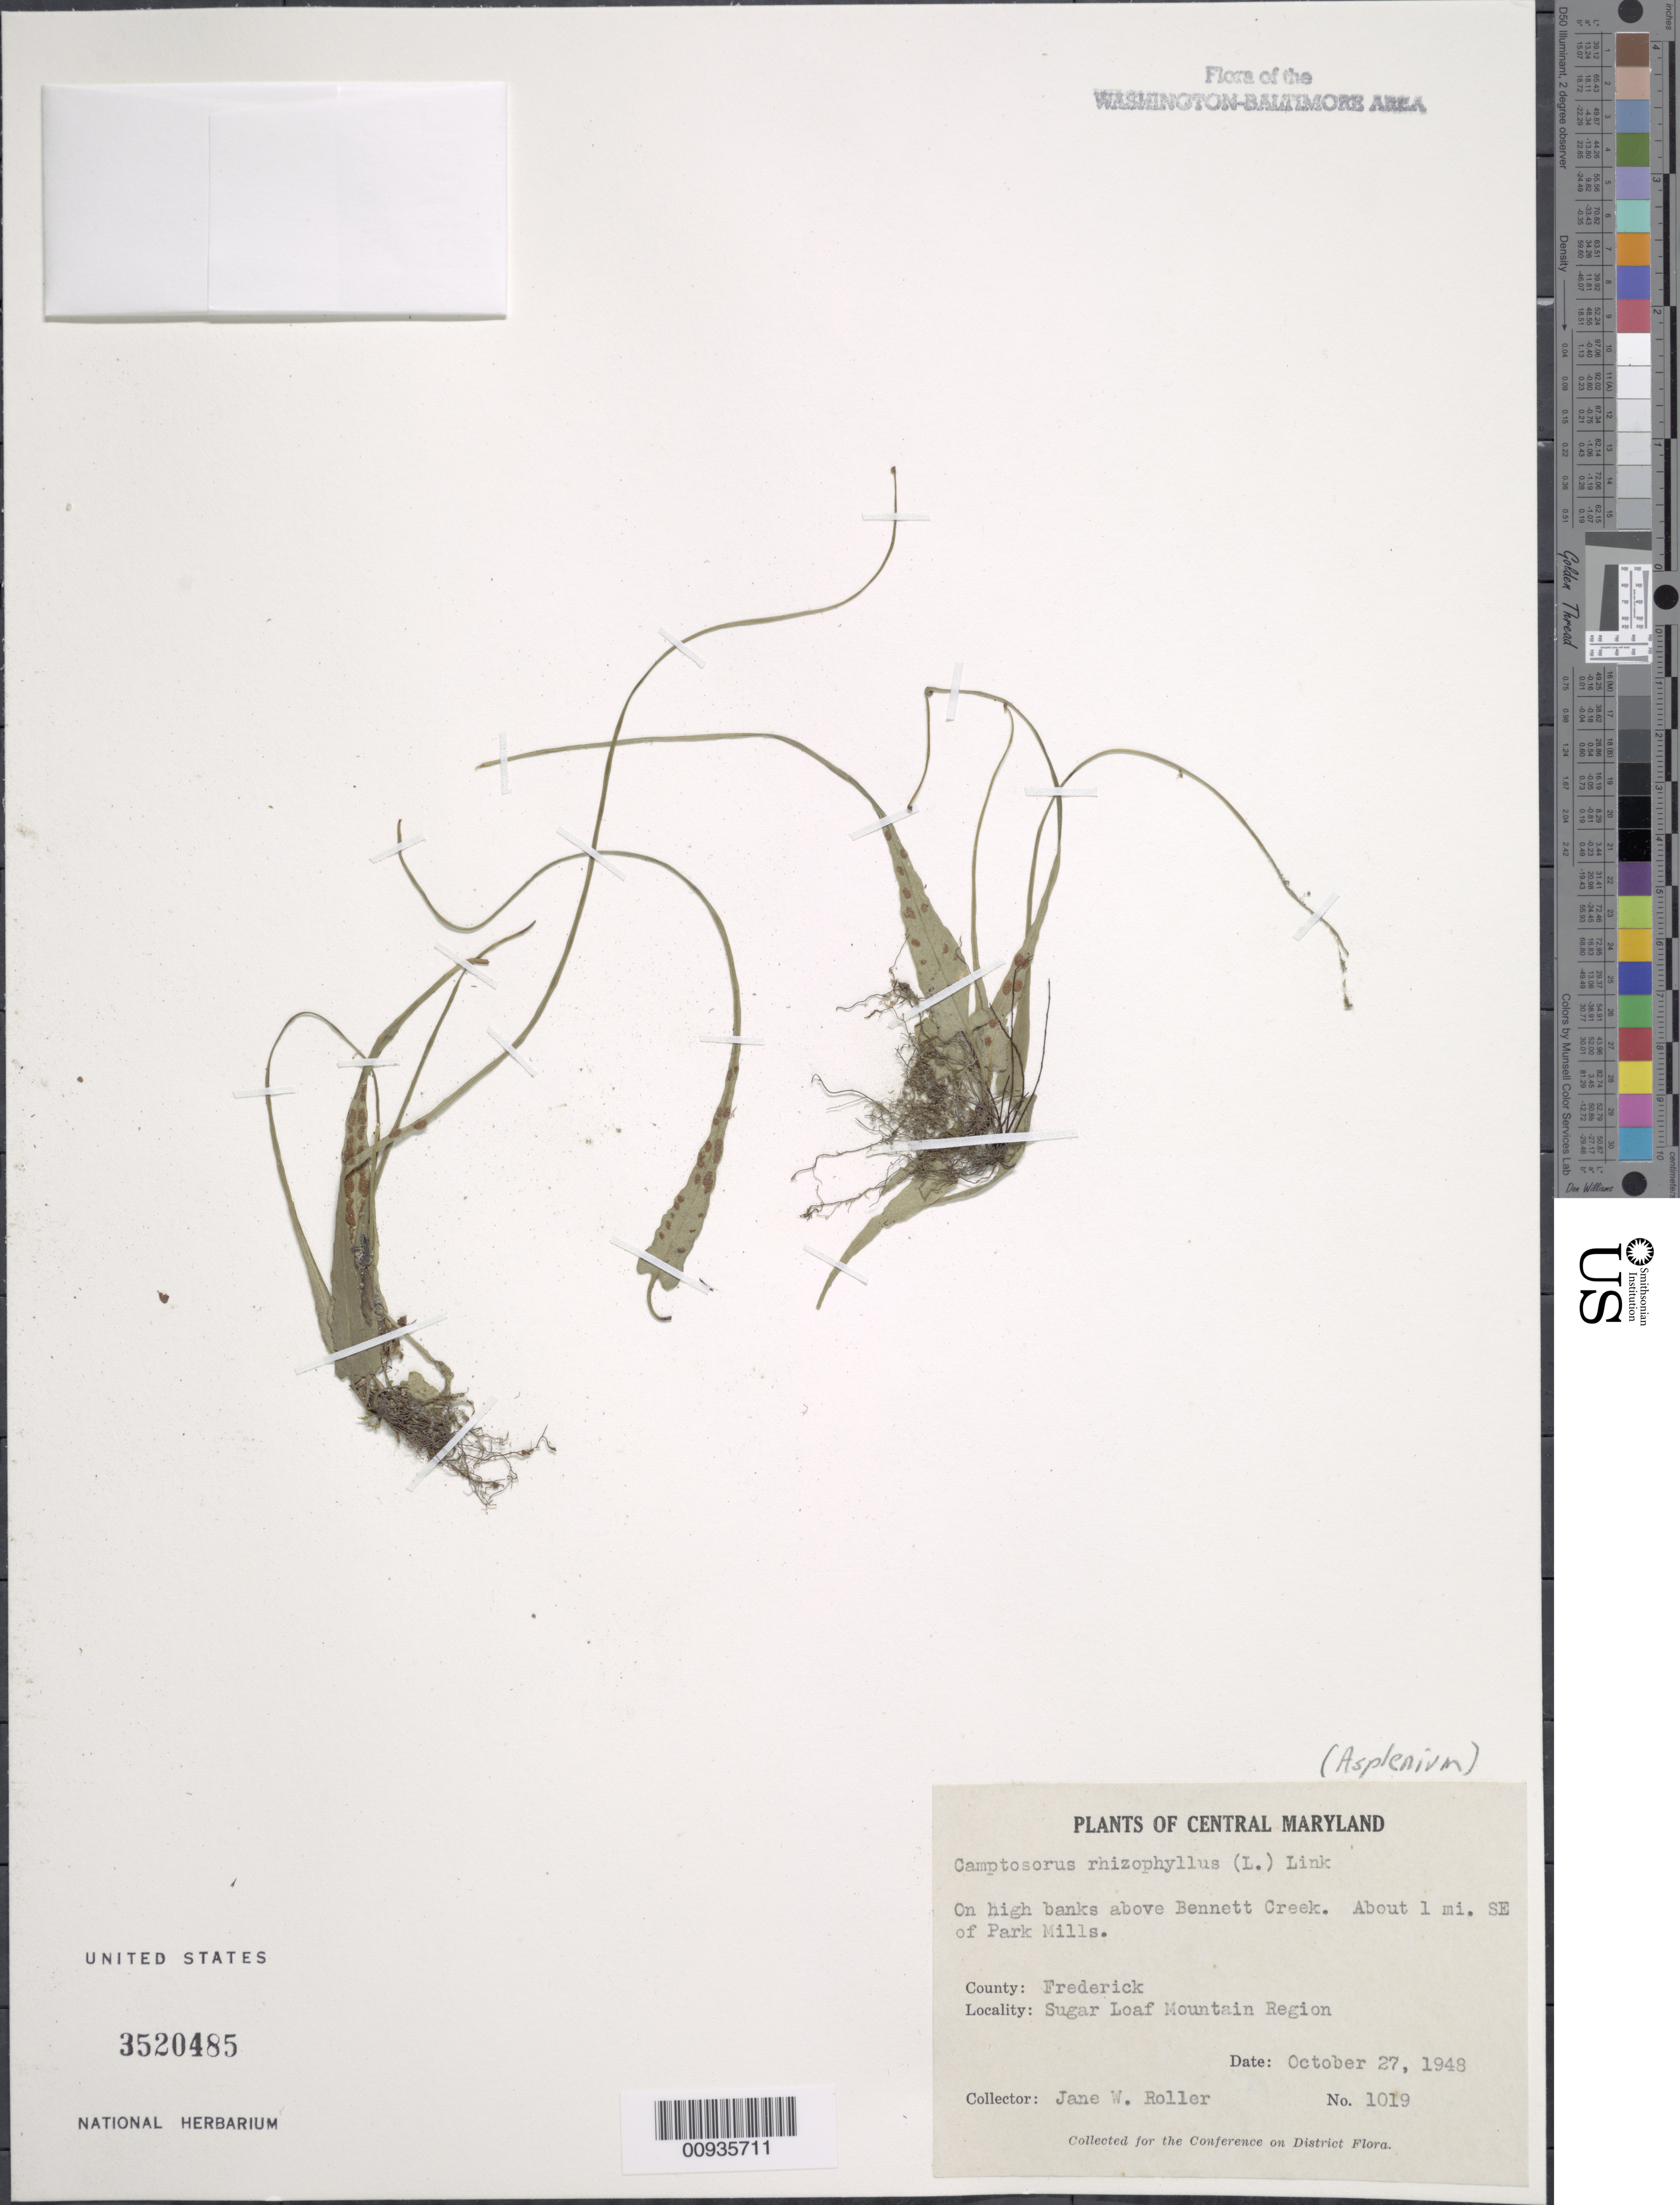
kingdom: Plantae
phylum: Tracheophyta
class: Polypodiopsida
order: Polypodiales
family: Aspleniaceae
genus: Asplenium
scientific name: Asplenium rhizophyllum var. auriculatum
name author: Hieron.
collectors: J. W. Roller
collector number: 1019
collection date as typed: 27 Oct 1948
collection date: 1948-10-27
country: United States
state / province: Maryland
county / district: Frederick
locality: Above Bennett Creek, about 1 mi. southeast of Park Mills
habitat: On high banks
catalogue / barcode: US 3520485